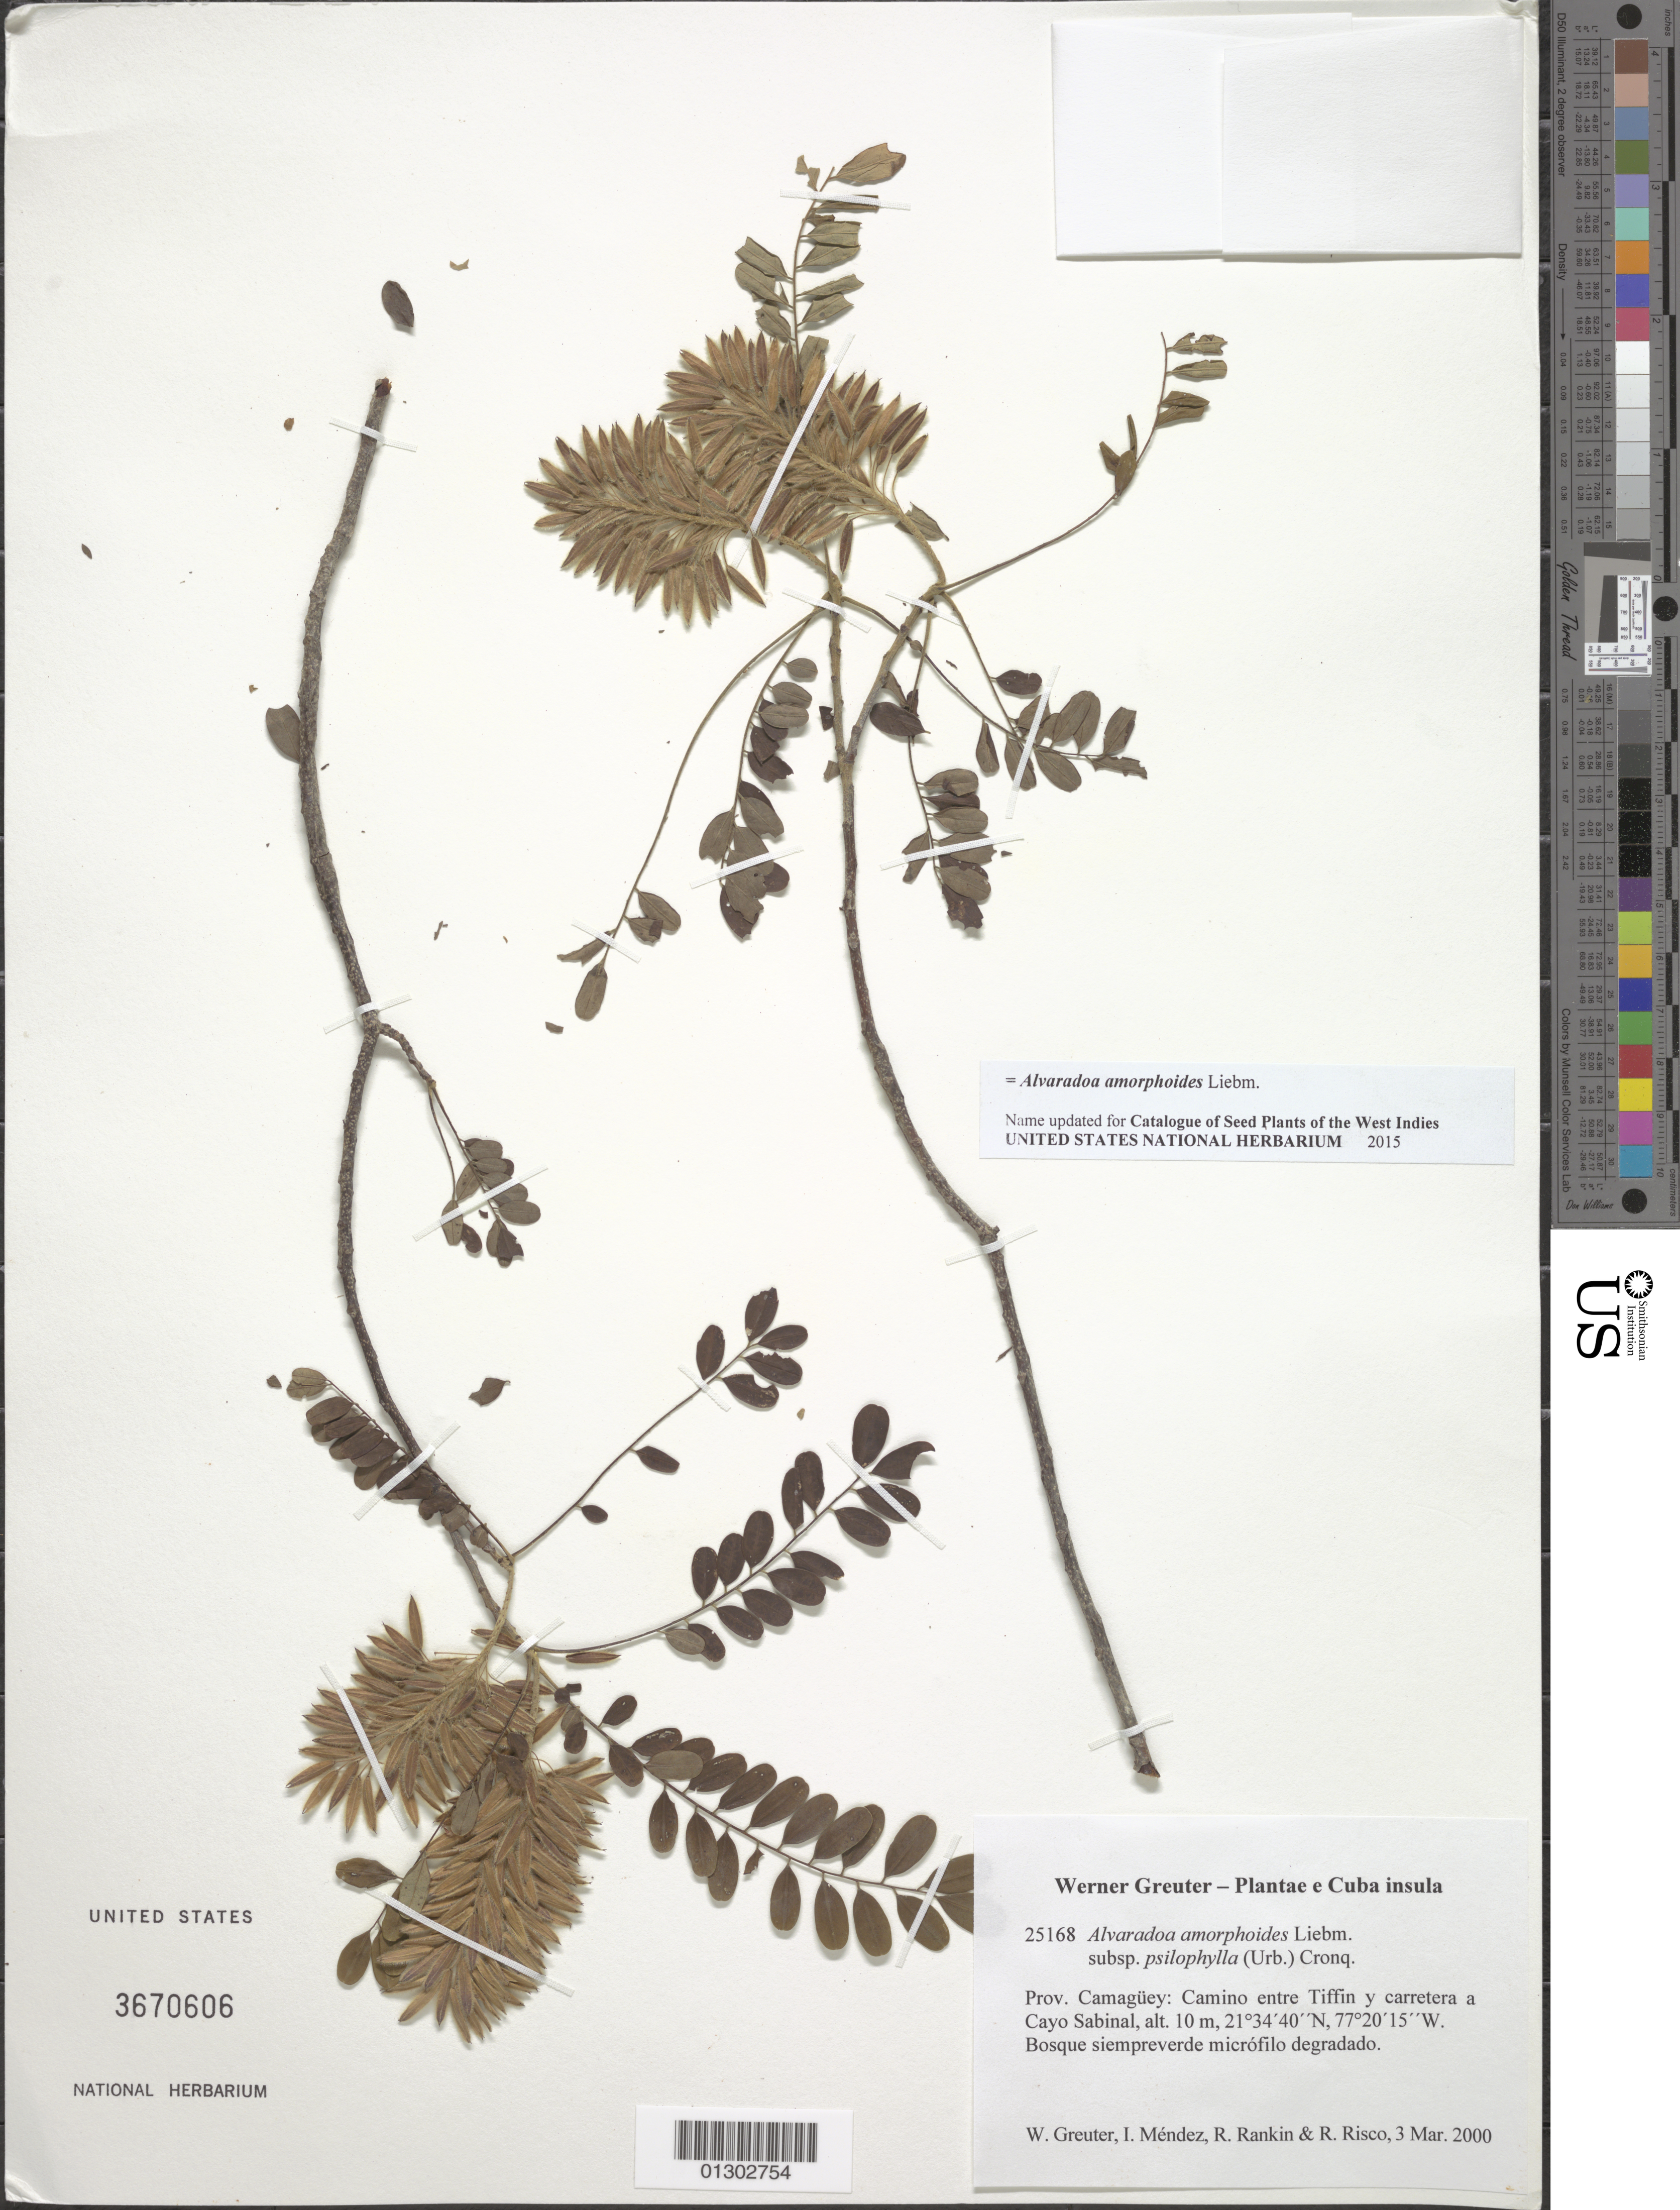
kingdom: Plantae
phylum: Tracheophyta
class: Magnoliopsida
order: Picramniales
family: Picramniaceae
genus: Alvaradoa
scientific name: Alvaradoa amorphoides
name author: Liebm.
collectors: W. R. Greuter, I. Méndez, R. Rankin Rodriguez & R. Risco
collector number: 25168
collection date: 2000-03-03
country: Cuba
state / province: Camagüey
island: Cuba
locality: Camino entre Tiffin y carretera a Cayo Sabinal.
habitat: Bosque siempreverde micrófilo degradado.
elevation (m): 10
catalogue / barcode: US 3670606